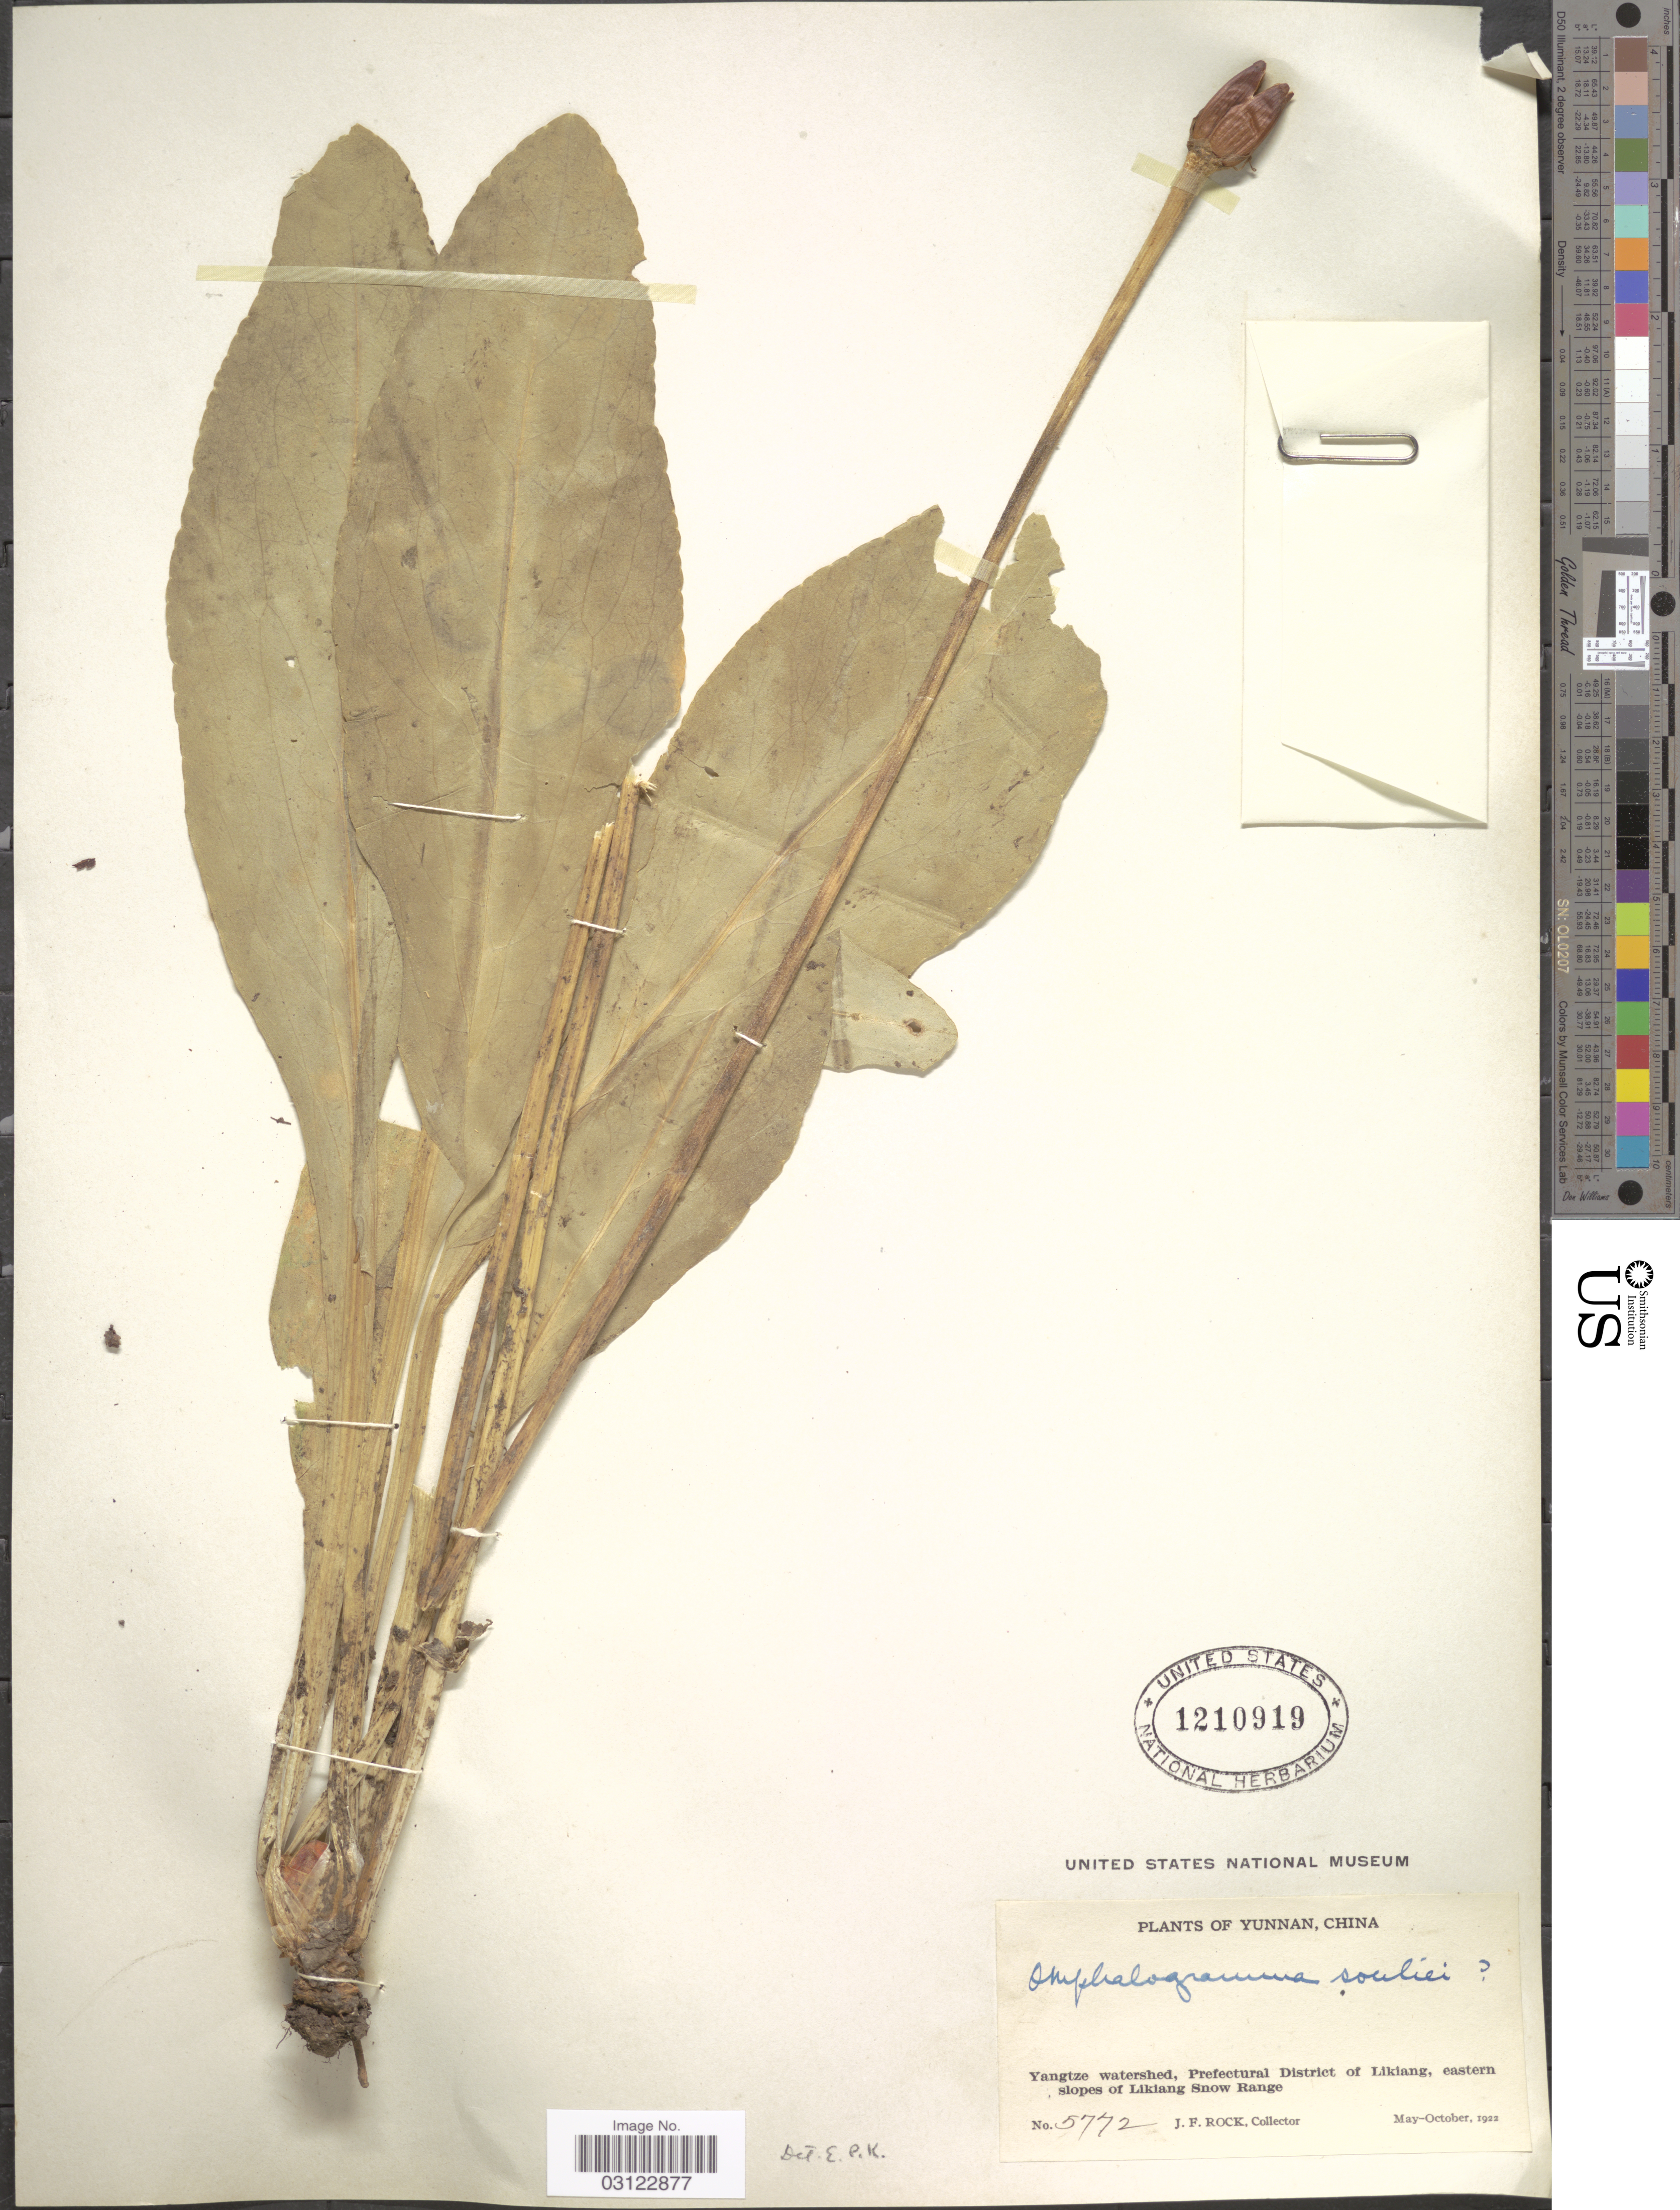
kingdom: Plantae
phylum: Tracheophyta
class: Magnoliopsida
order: Ericales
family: Primulaceae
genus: Omphalogramma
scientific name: Omphalogramma souliei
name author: Franch.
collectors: J. Rock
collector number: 5772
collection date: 1922-05/1922-10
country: China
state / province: Yunnan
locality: Yangtze watershed, Prefectural District of Likiang, eastern slopes of Likiang Snow Range.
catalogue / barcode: US 1210919